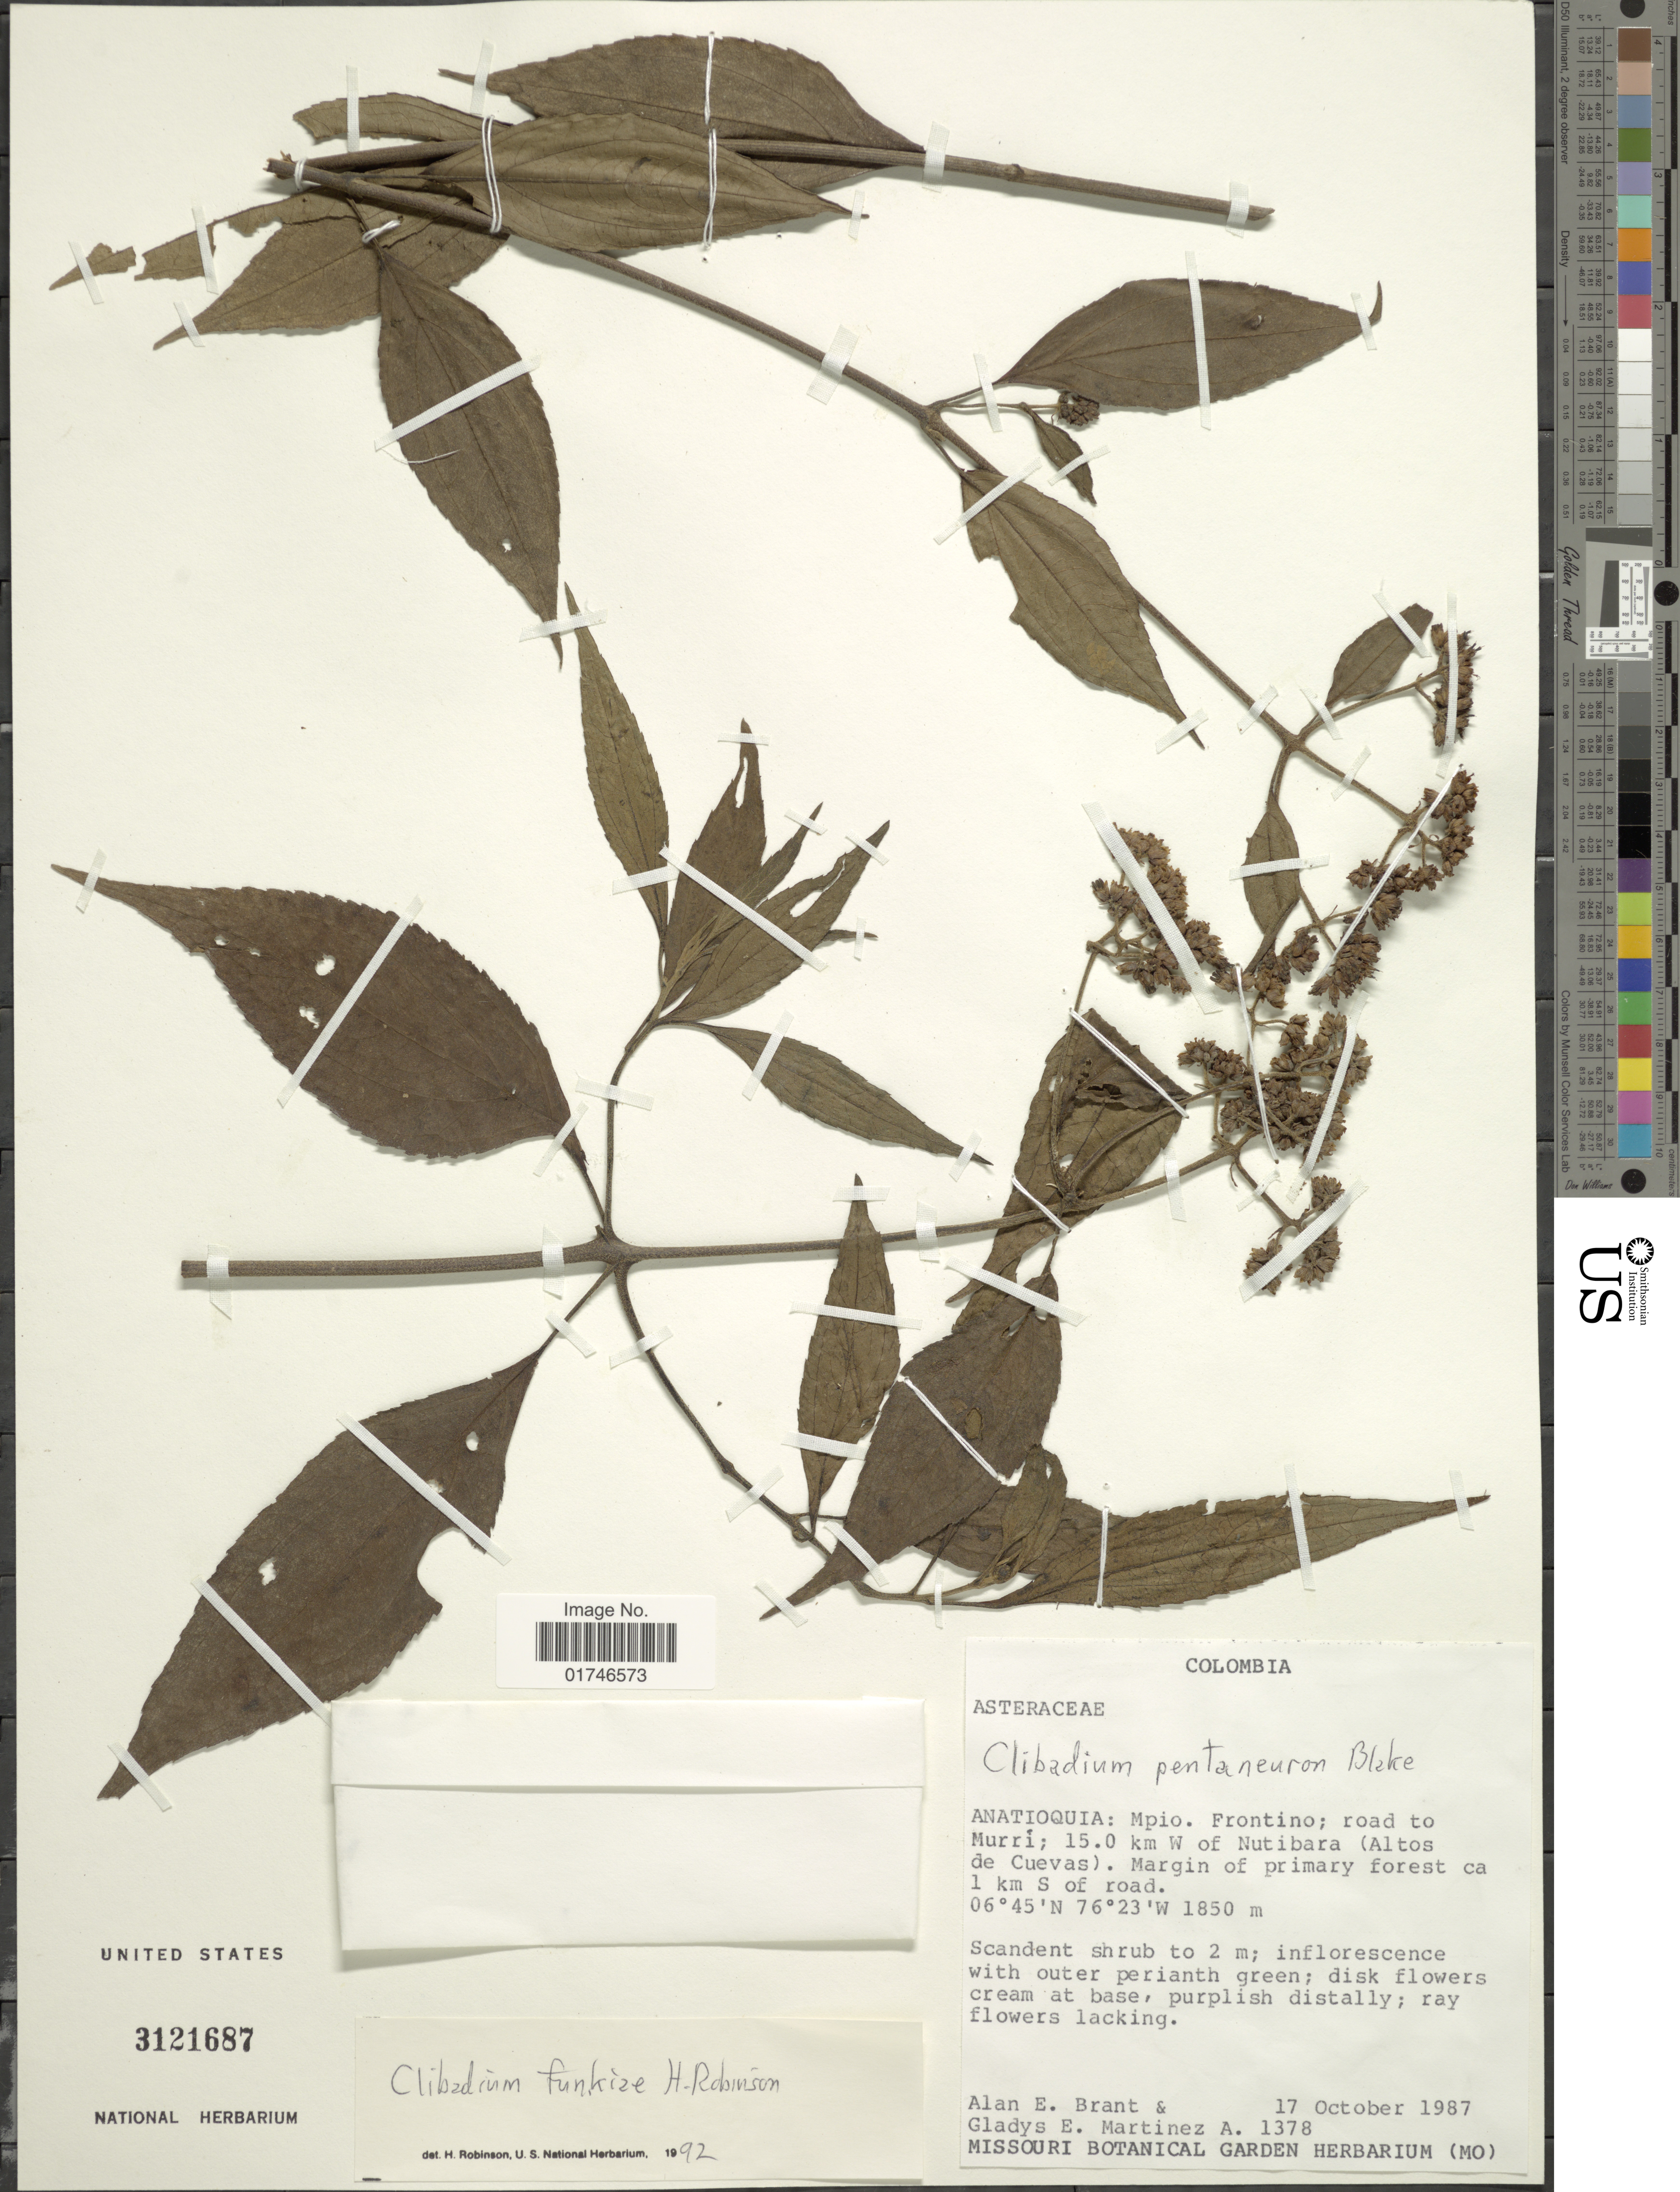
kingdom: Plantae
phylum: Tracheophyta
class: Magnoliopsida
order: Asterales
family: Asteraceae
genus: Clibadium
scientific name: Clibadium funkiae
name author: H. Rob.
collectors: A. Brant & G. Martfnez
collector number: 1378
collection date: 1987-10-17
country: Colombia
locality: Anatioquia: Mpio. Frontino; road to Murri; 15.0 km W of Nutibara (Altos de Cuevas). Margin of primary forest ca 1 km S of road.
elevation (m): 1850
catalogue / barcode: US 3121687